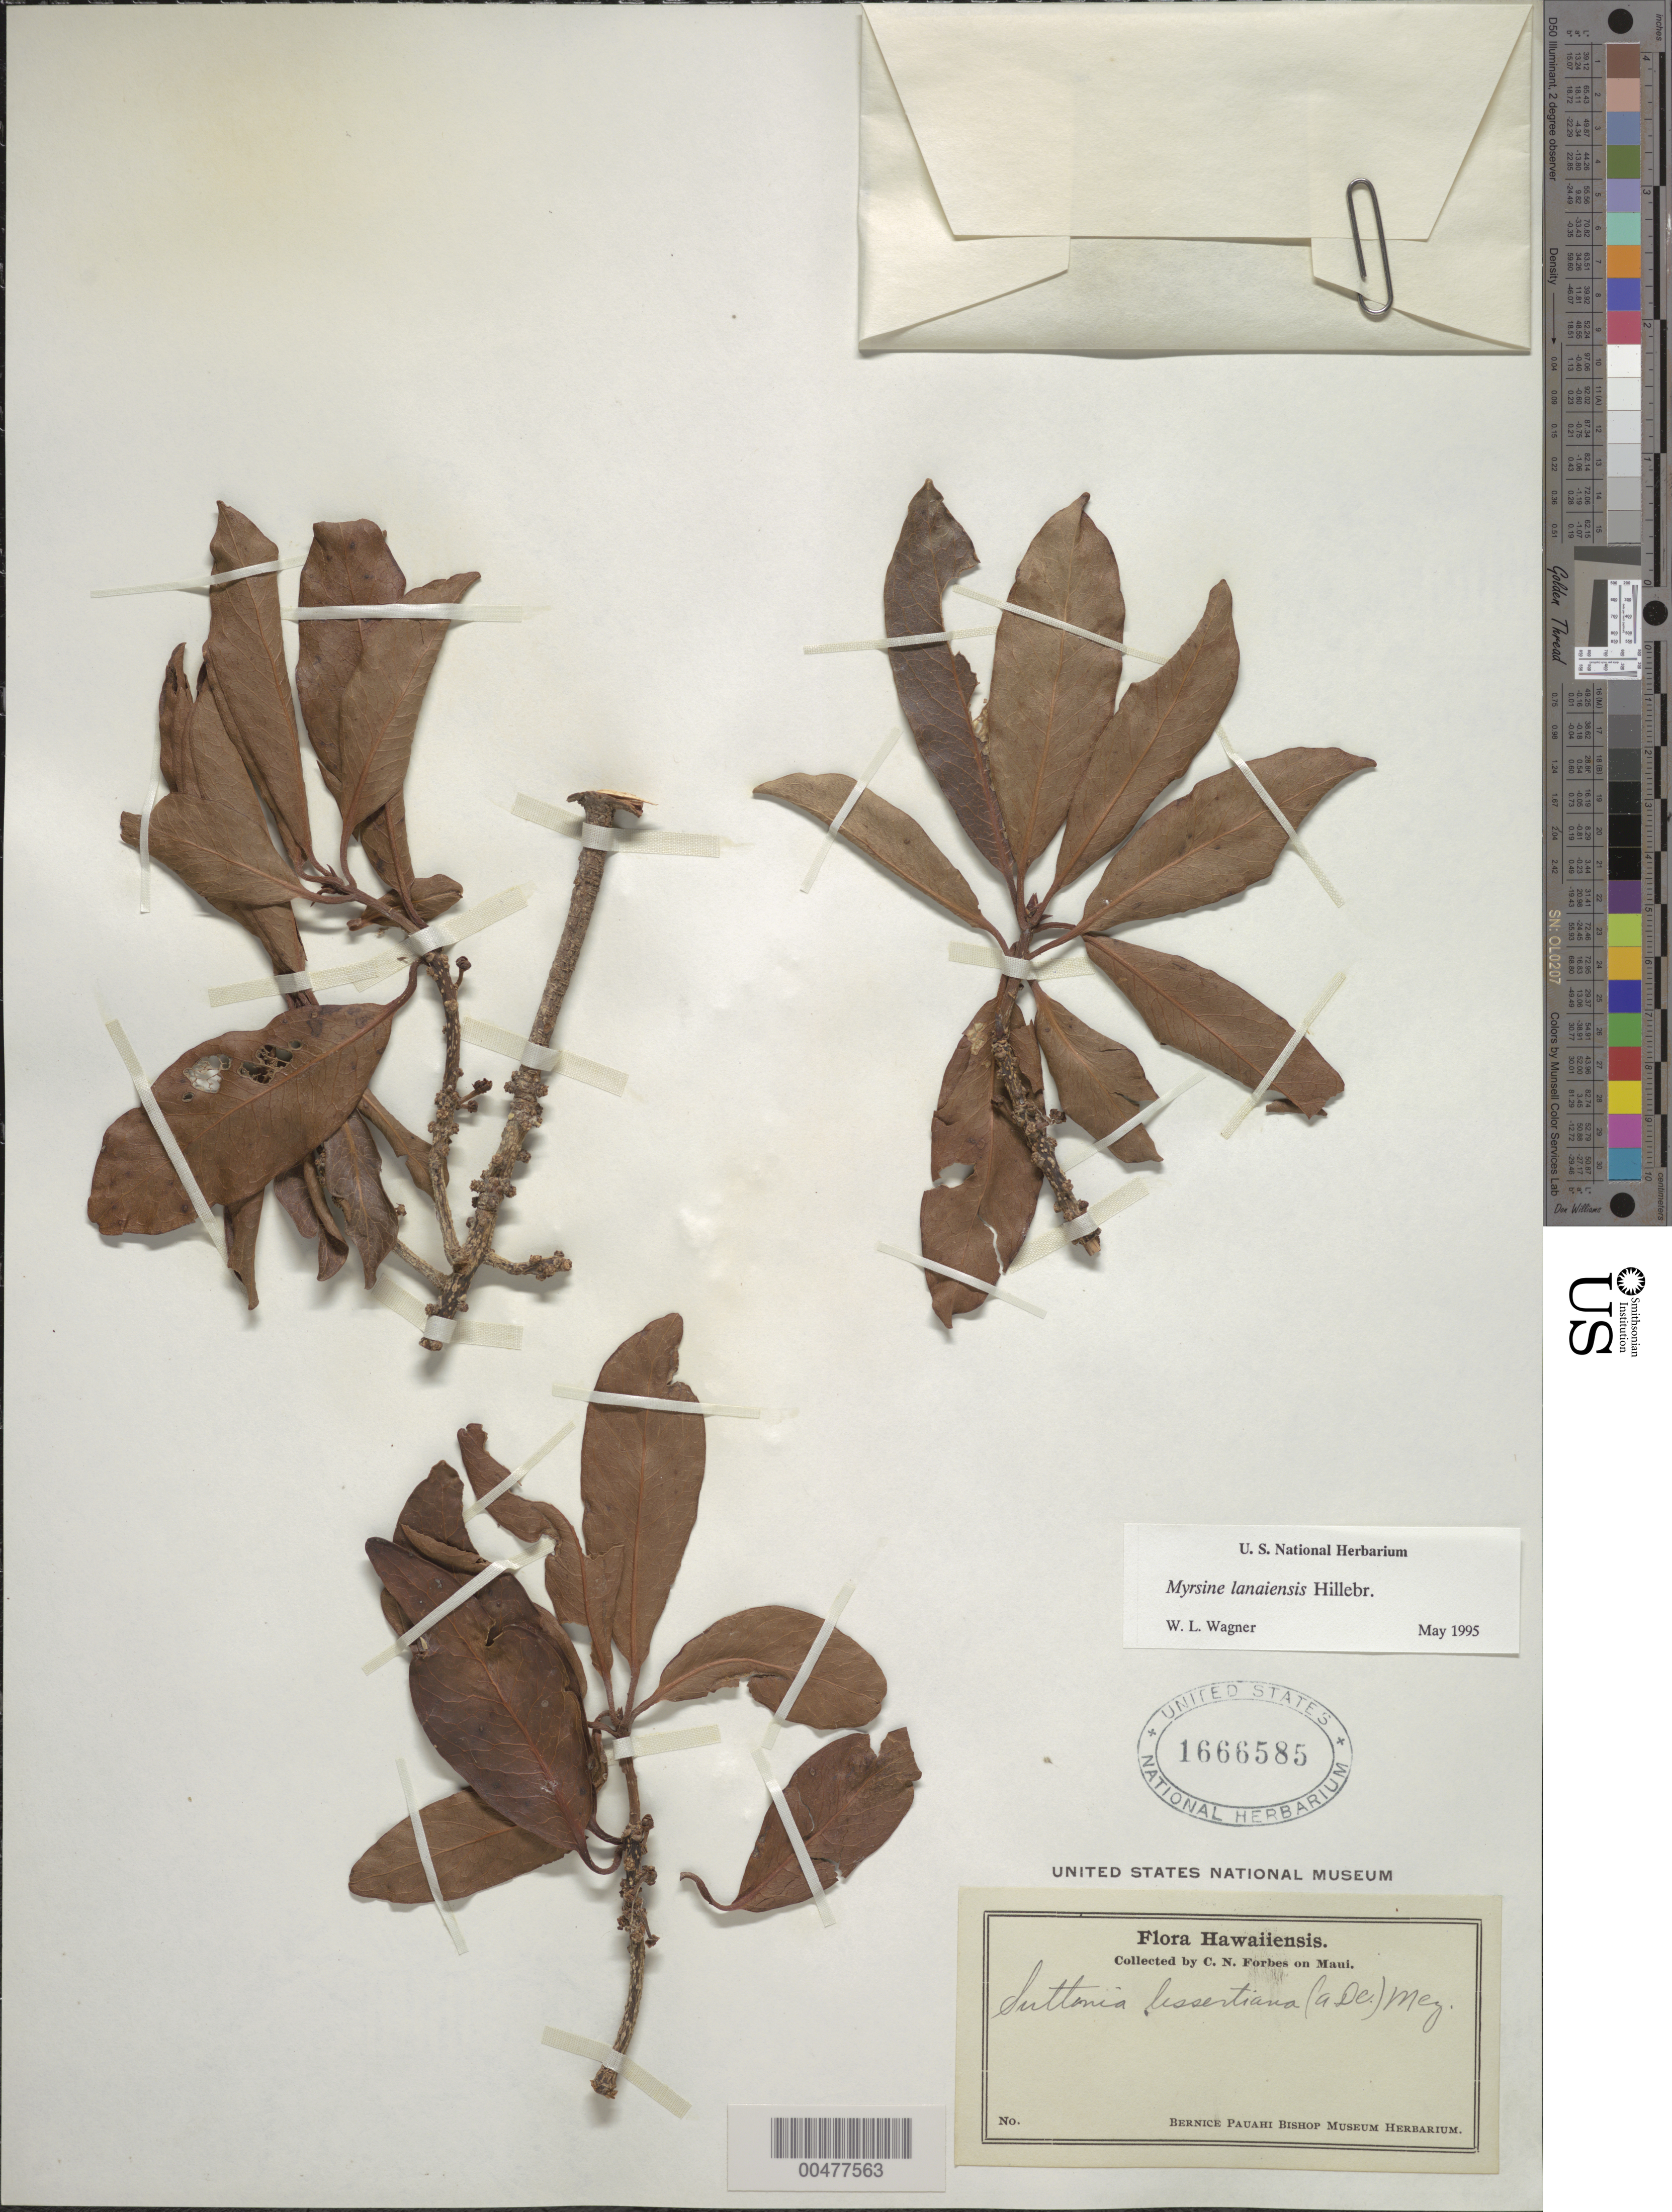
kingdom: Plantae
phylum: Tracheophyta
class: Magnoliopsida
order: Ericales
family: Primulaceae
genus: Myrsine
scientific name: Myrsine lanaiensis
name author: Hillebr.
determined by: Wagner, W. L., (BOT), Smithsonian Institution - National Museum of Natural History (UNITED STATES)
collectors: C. N. Forbes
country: United States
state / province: Hawaii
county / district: Maui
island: Maui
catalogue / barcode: US 1666585